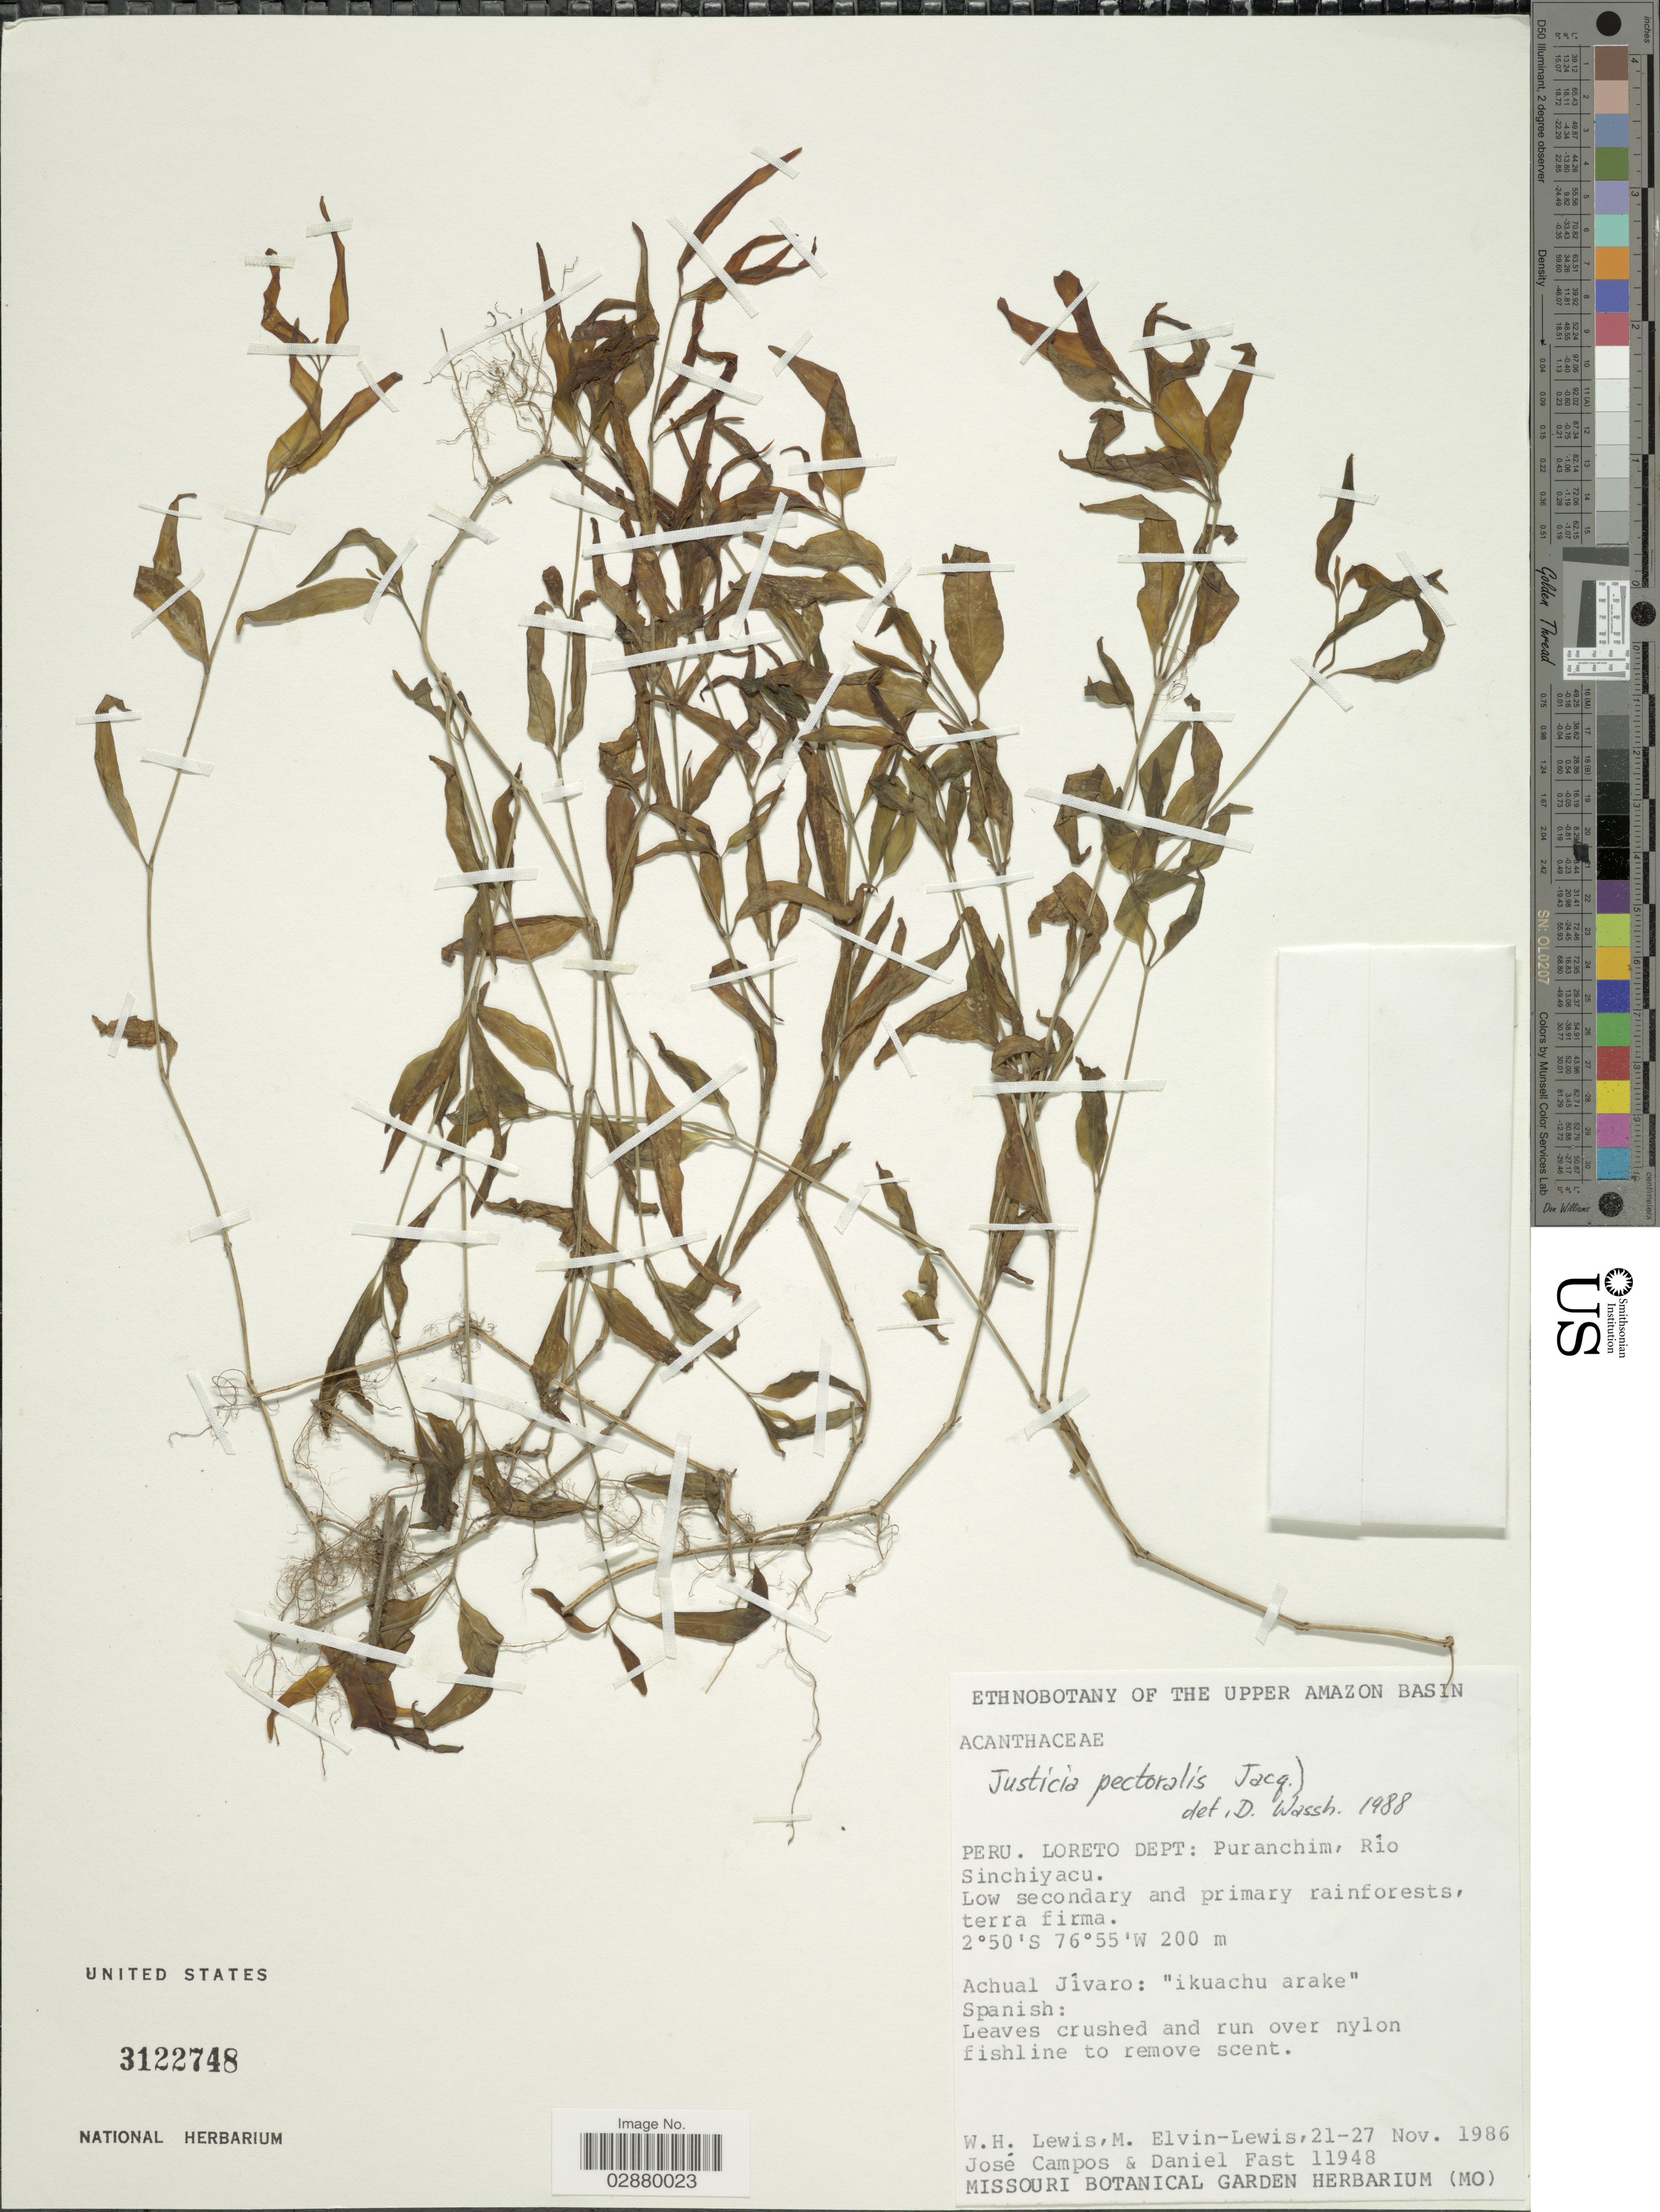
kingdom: Plantae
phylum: Tracheophyta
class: Magnoliopsida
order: Lamiales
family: Acanthaceae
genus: Justicia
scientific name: Justicia pectoralis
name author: Jacq.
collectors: W. H. Lewis, M. Elvin-Lewis, J. Campos & D. Fast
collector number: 11948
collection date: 1986-11-21/1986-11-27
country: Peru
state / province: Loreto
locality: Loreto Dept: Puranchim, Río Sinchiyacu. The Upper Amazon Basin.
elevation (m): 200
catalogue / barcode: US 3122748